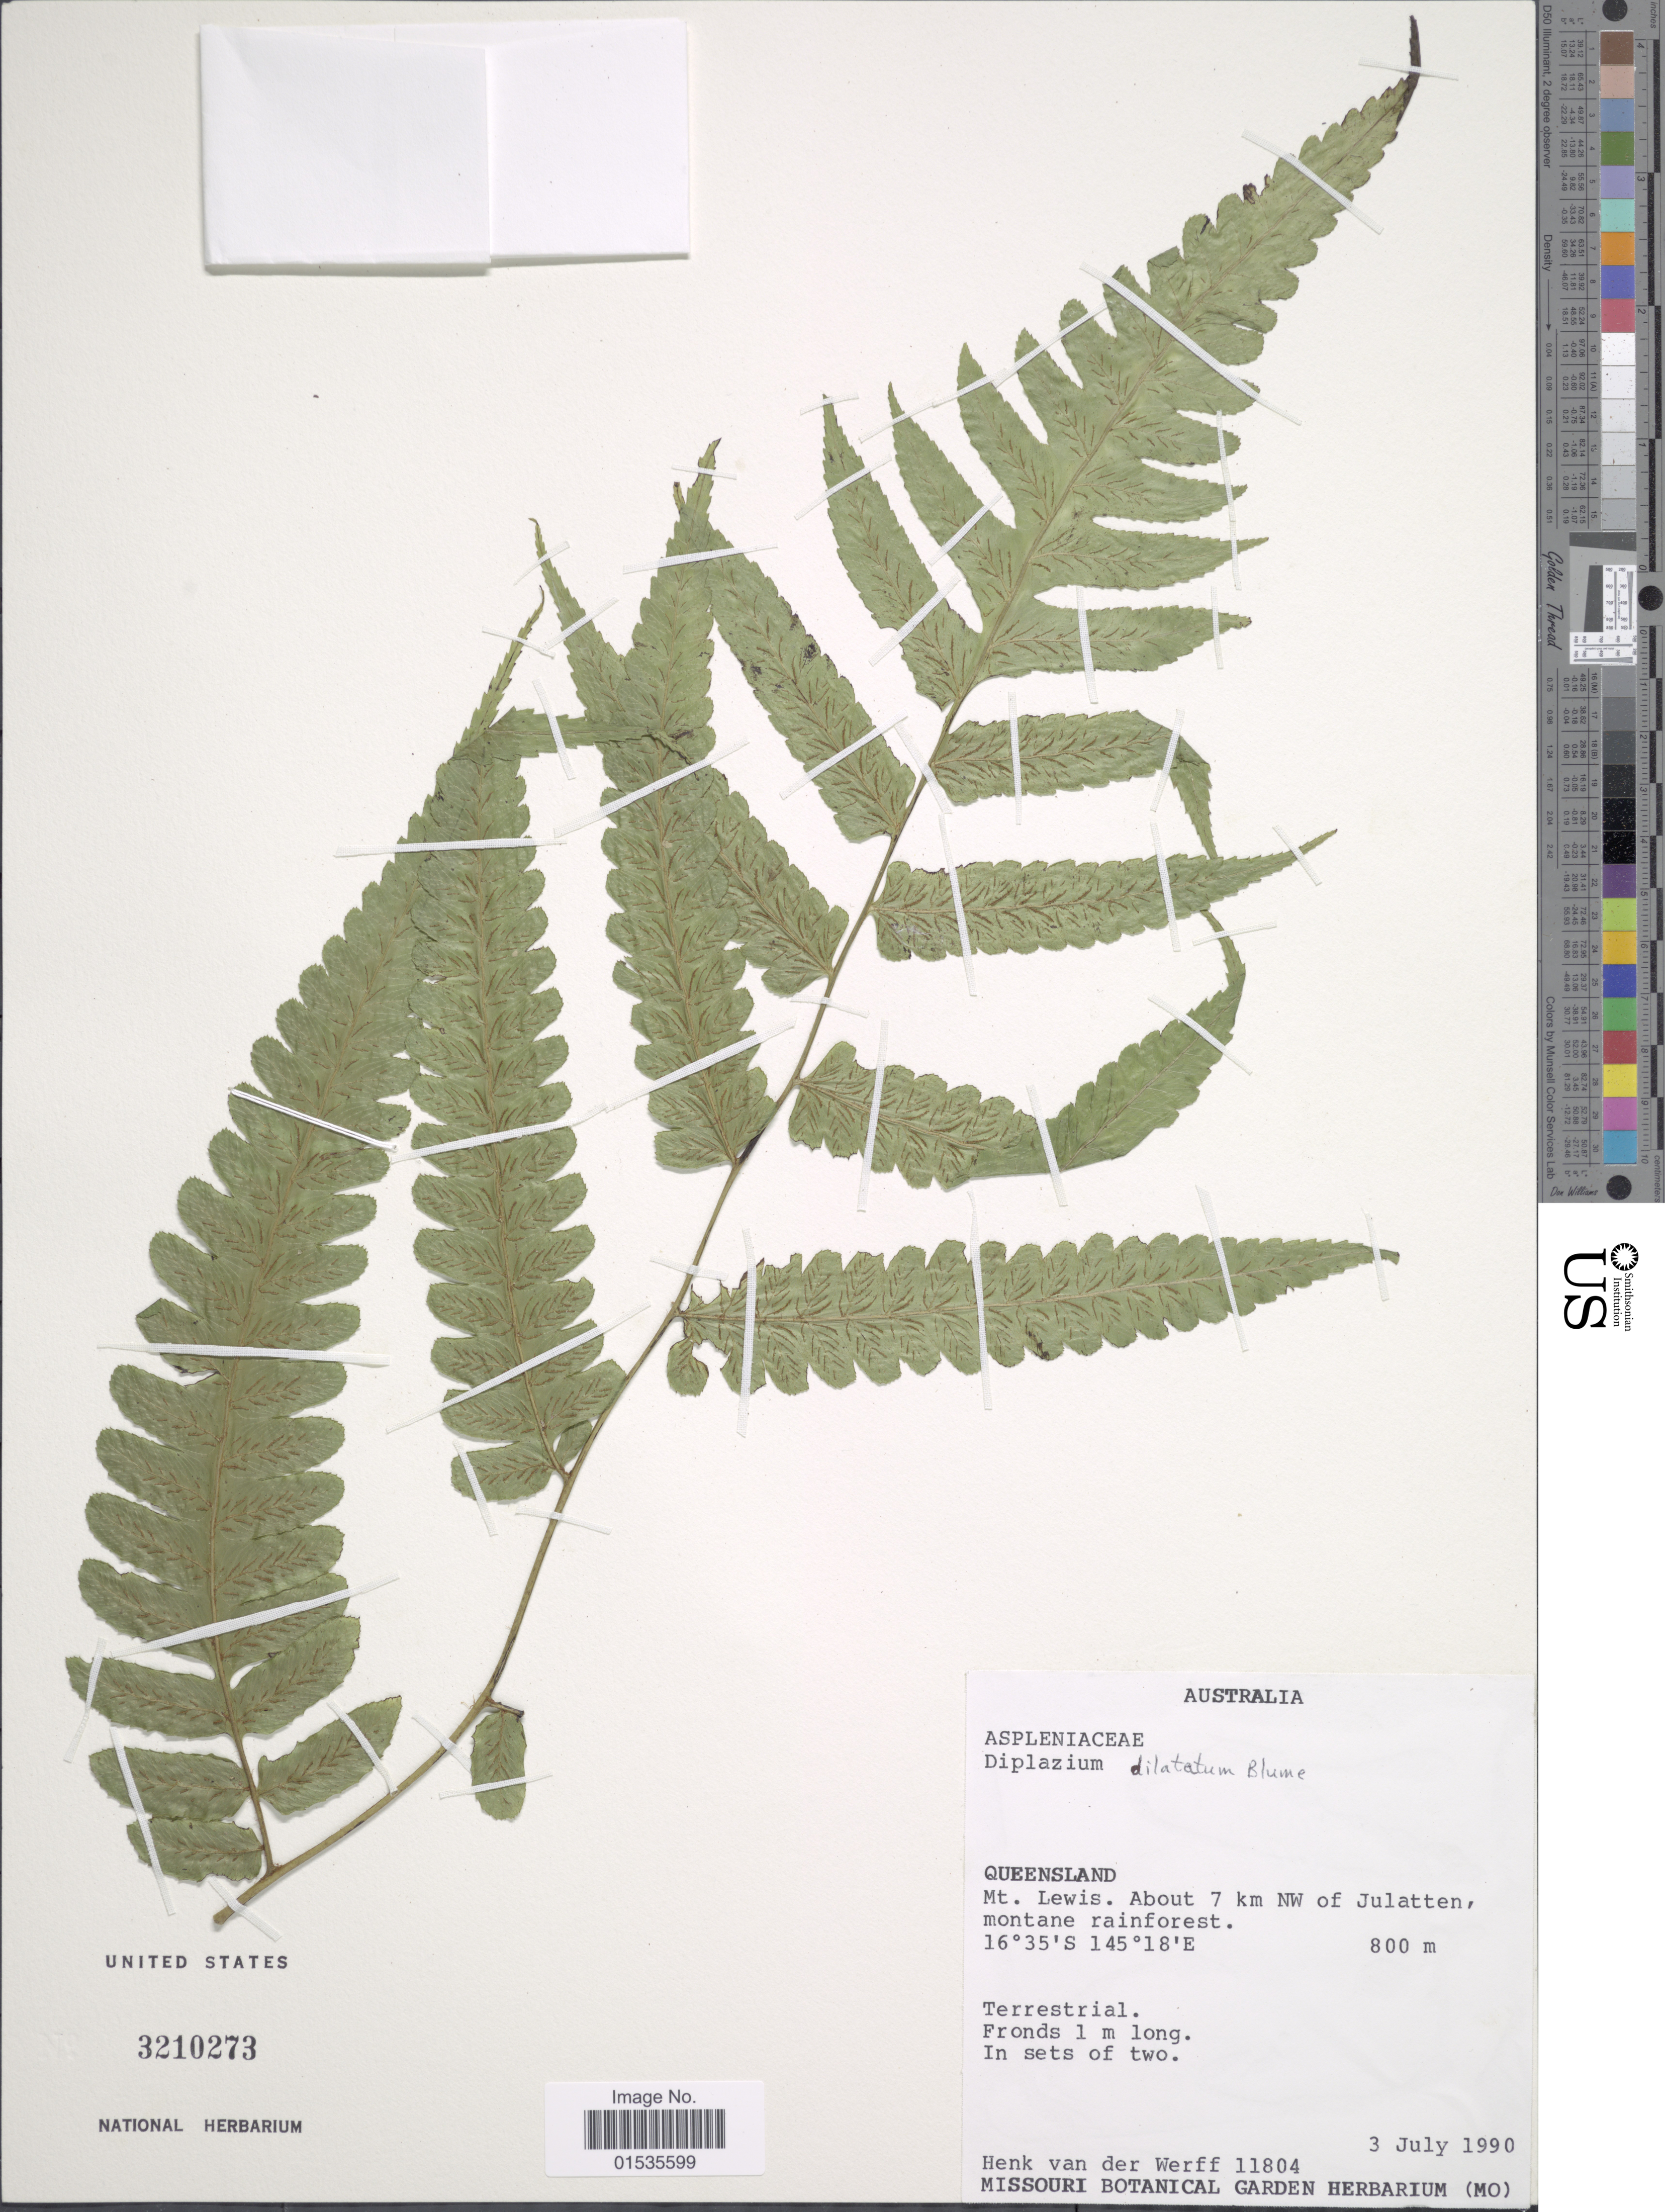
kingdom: Plantae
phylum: Tracheophyta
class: Polypodiopsida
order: Polypodiales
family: Athyriaceae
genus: Diplazium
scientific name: Diplazium dilatatum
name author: Blume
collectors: H. van der Werff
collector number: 11804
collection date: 1990-07-03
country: Australia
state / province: Queensland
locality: Mt. Lewis, About 7 km NW of Julatten montane rainforest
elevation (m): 800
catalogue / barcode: US 3210273